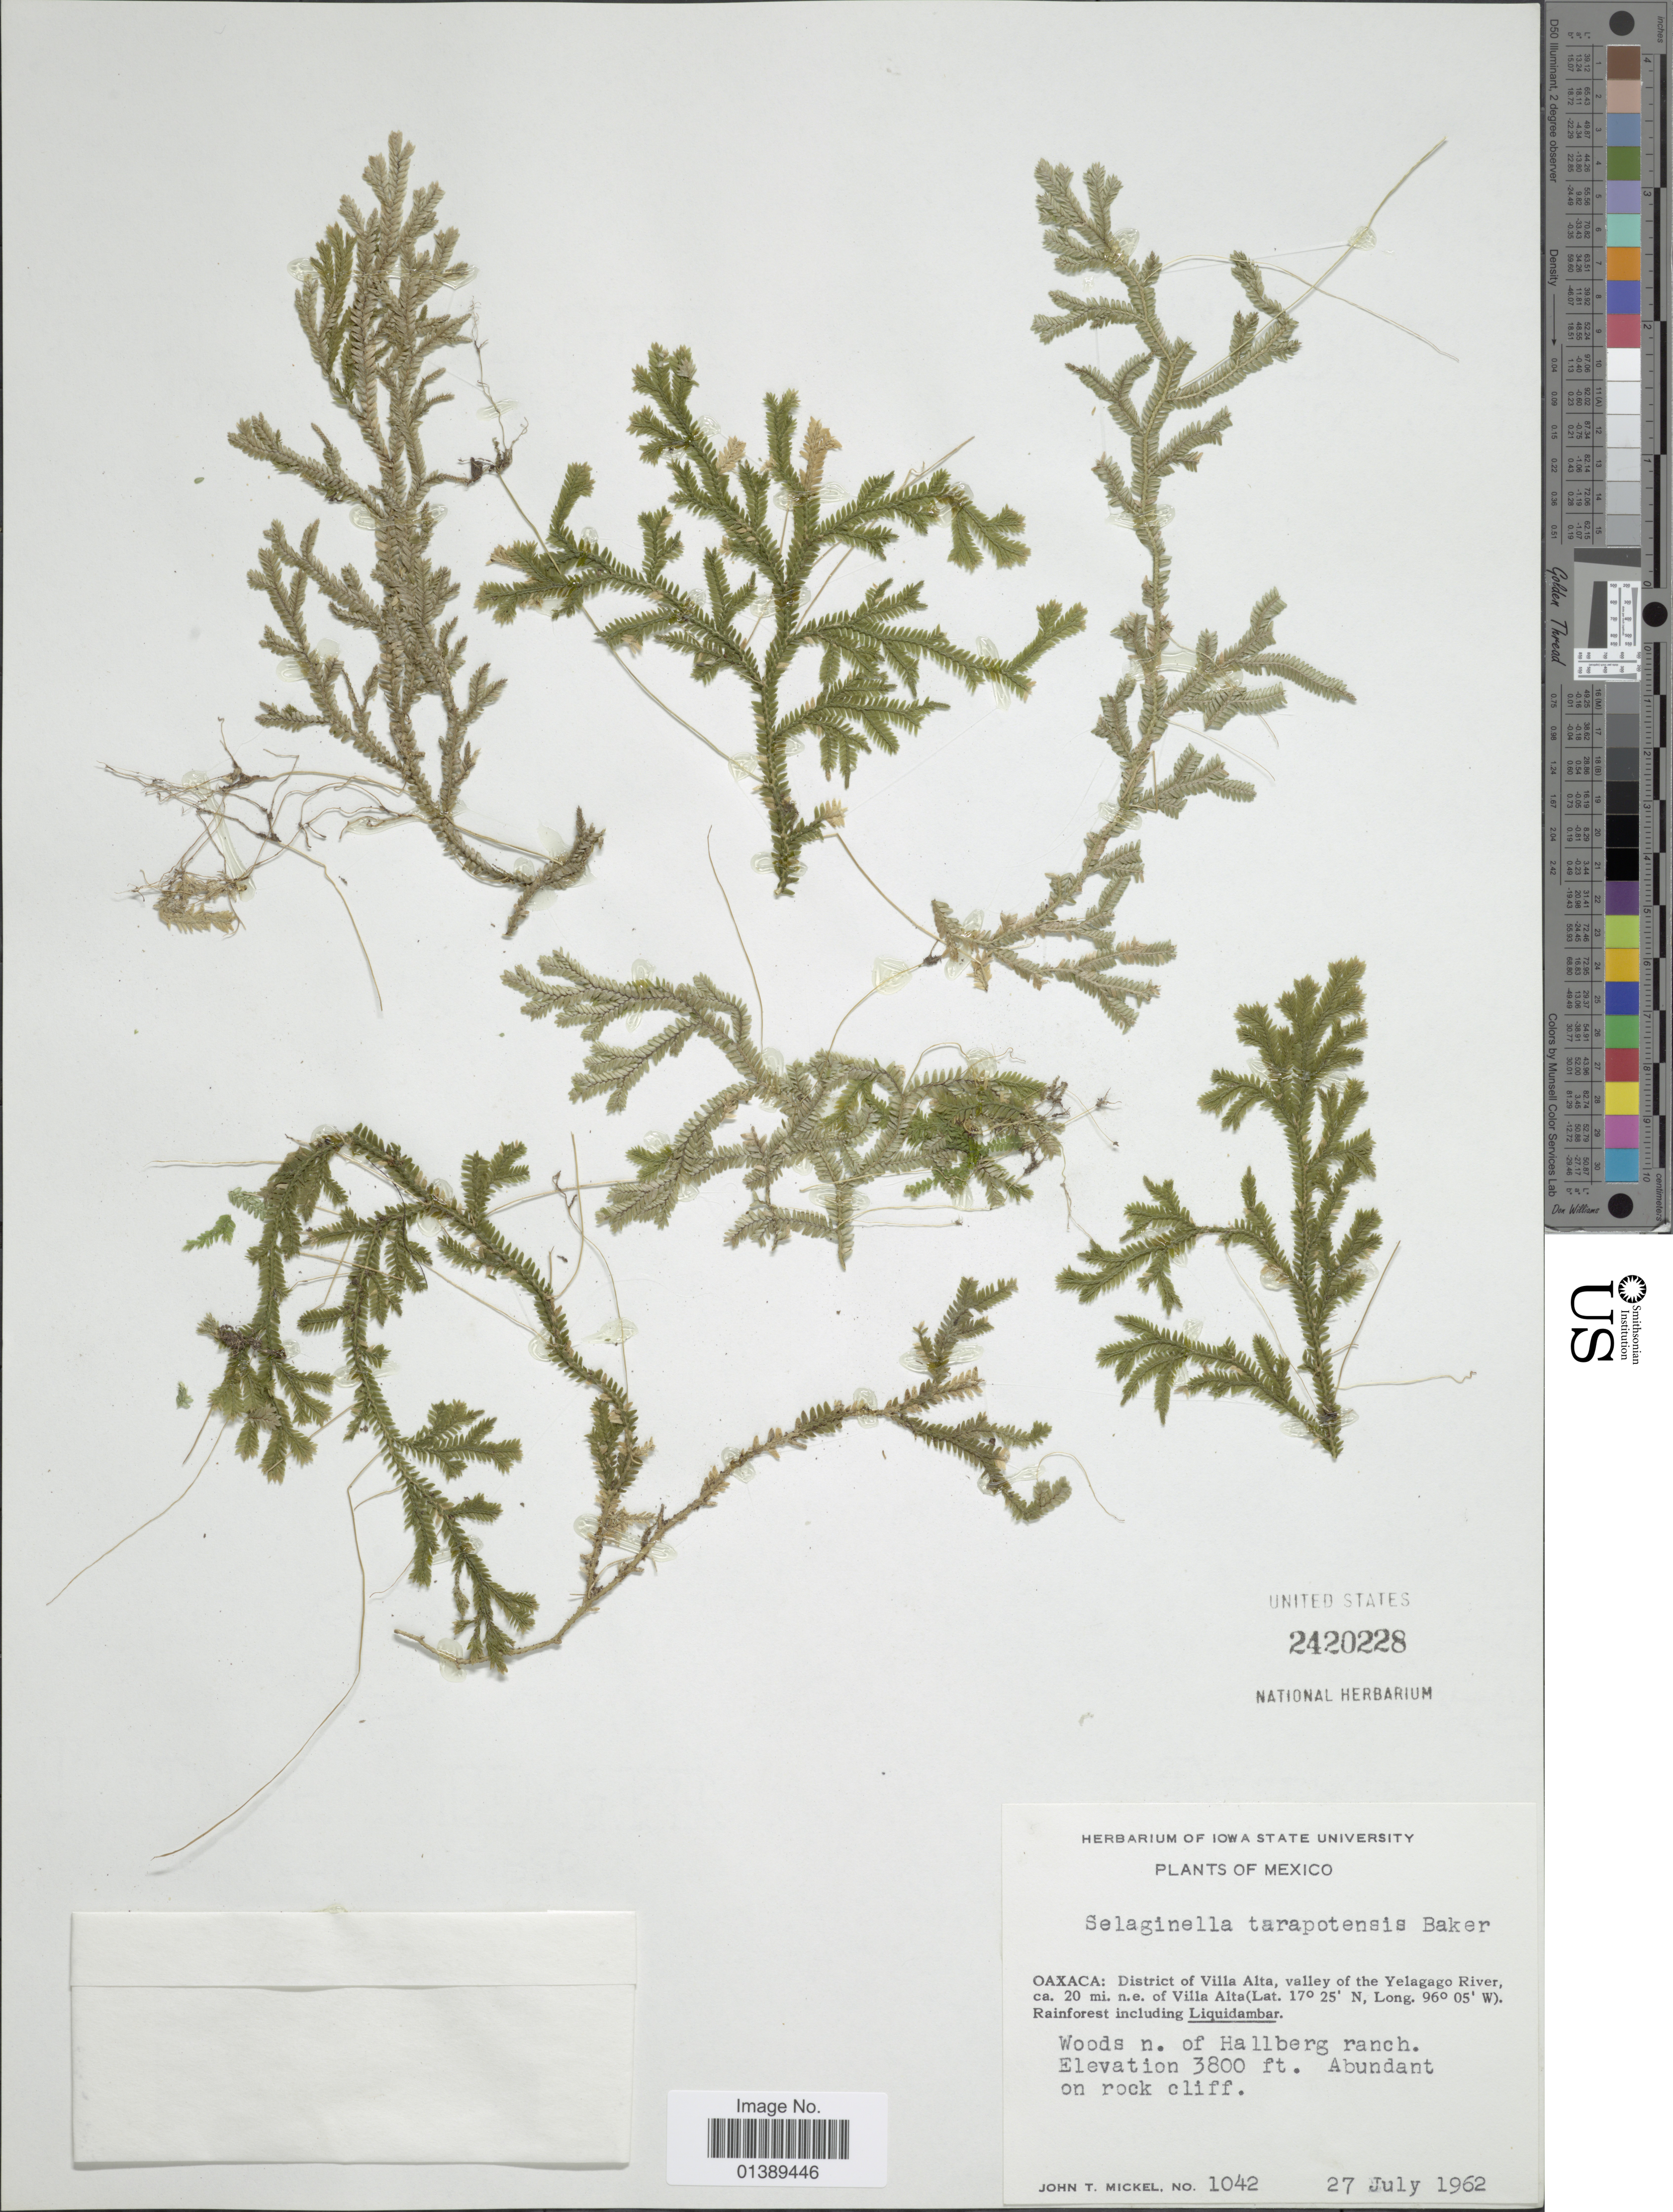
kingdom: Plantae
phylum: Tracheophyta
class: Lycopodiopsida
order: Selaginellales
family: Selaginellaceae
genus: Selaginella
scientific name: Selaginella tarapotensis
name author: Baker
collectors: J. T. Mickel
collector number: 1042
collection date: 1962-07-27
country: Mexico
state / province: Oaxaca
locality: District of Villa Alta, valley of the yelagago River, ca 20 mi n.e. Villa Alta Woods n of Hallberg ranch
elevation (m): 1158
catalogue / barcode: US 2420228